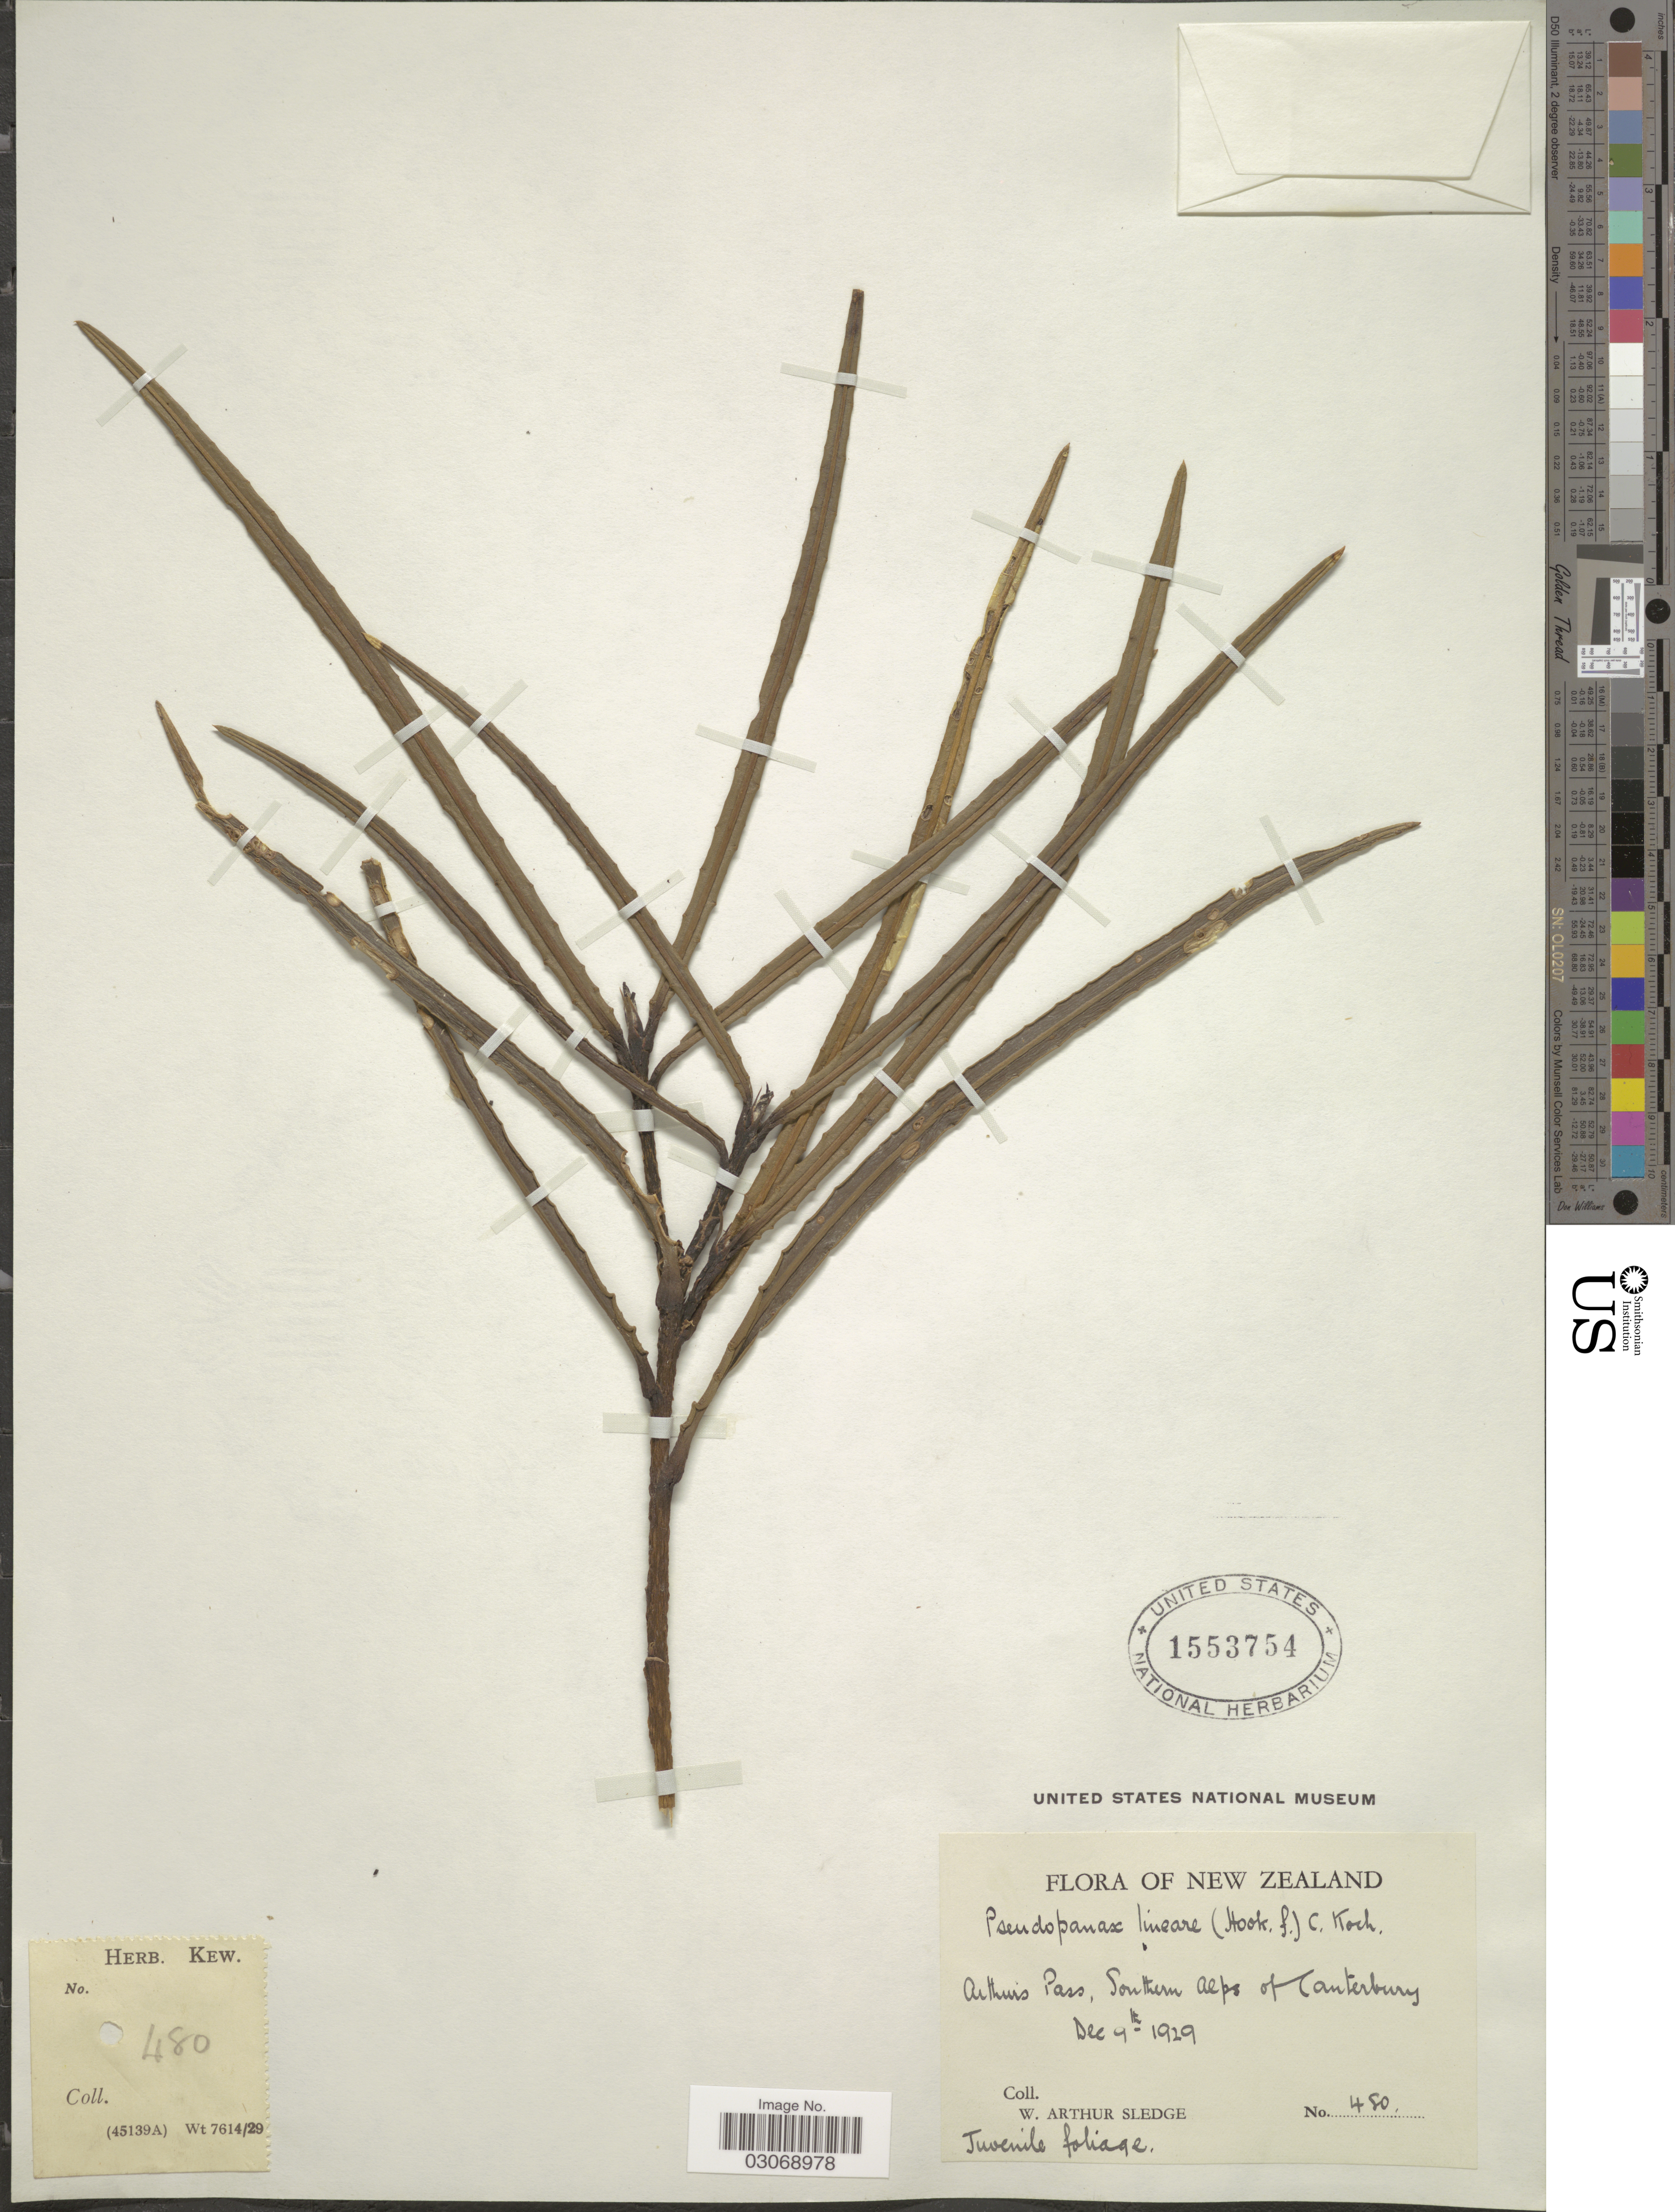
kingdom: Plantae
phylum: Tracheophyta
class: Magnoliopsida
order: Apiales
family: Araliaceae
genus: Pseudopanax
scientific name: Pseudopanax linearis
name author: (Hook. f.) K. Koch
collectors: W. A. Sledge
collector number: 450*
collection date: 1929-12-09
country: New Zealand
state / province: Canterbury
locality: Arthur's Pass, Southern Alps of Canterbury.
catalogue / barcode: US 1553754